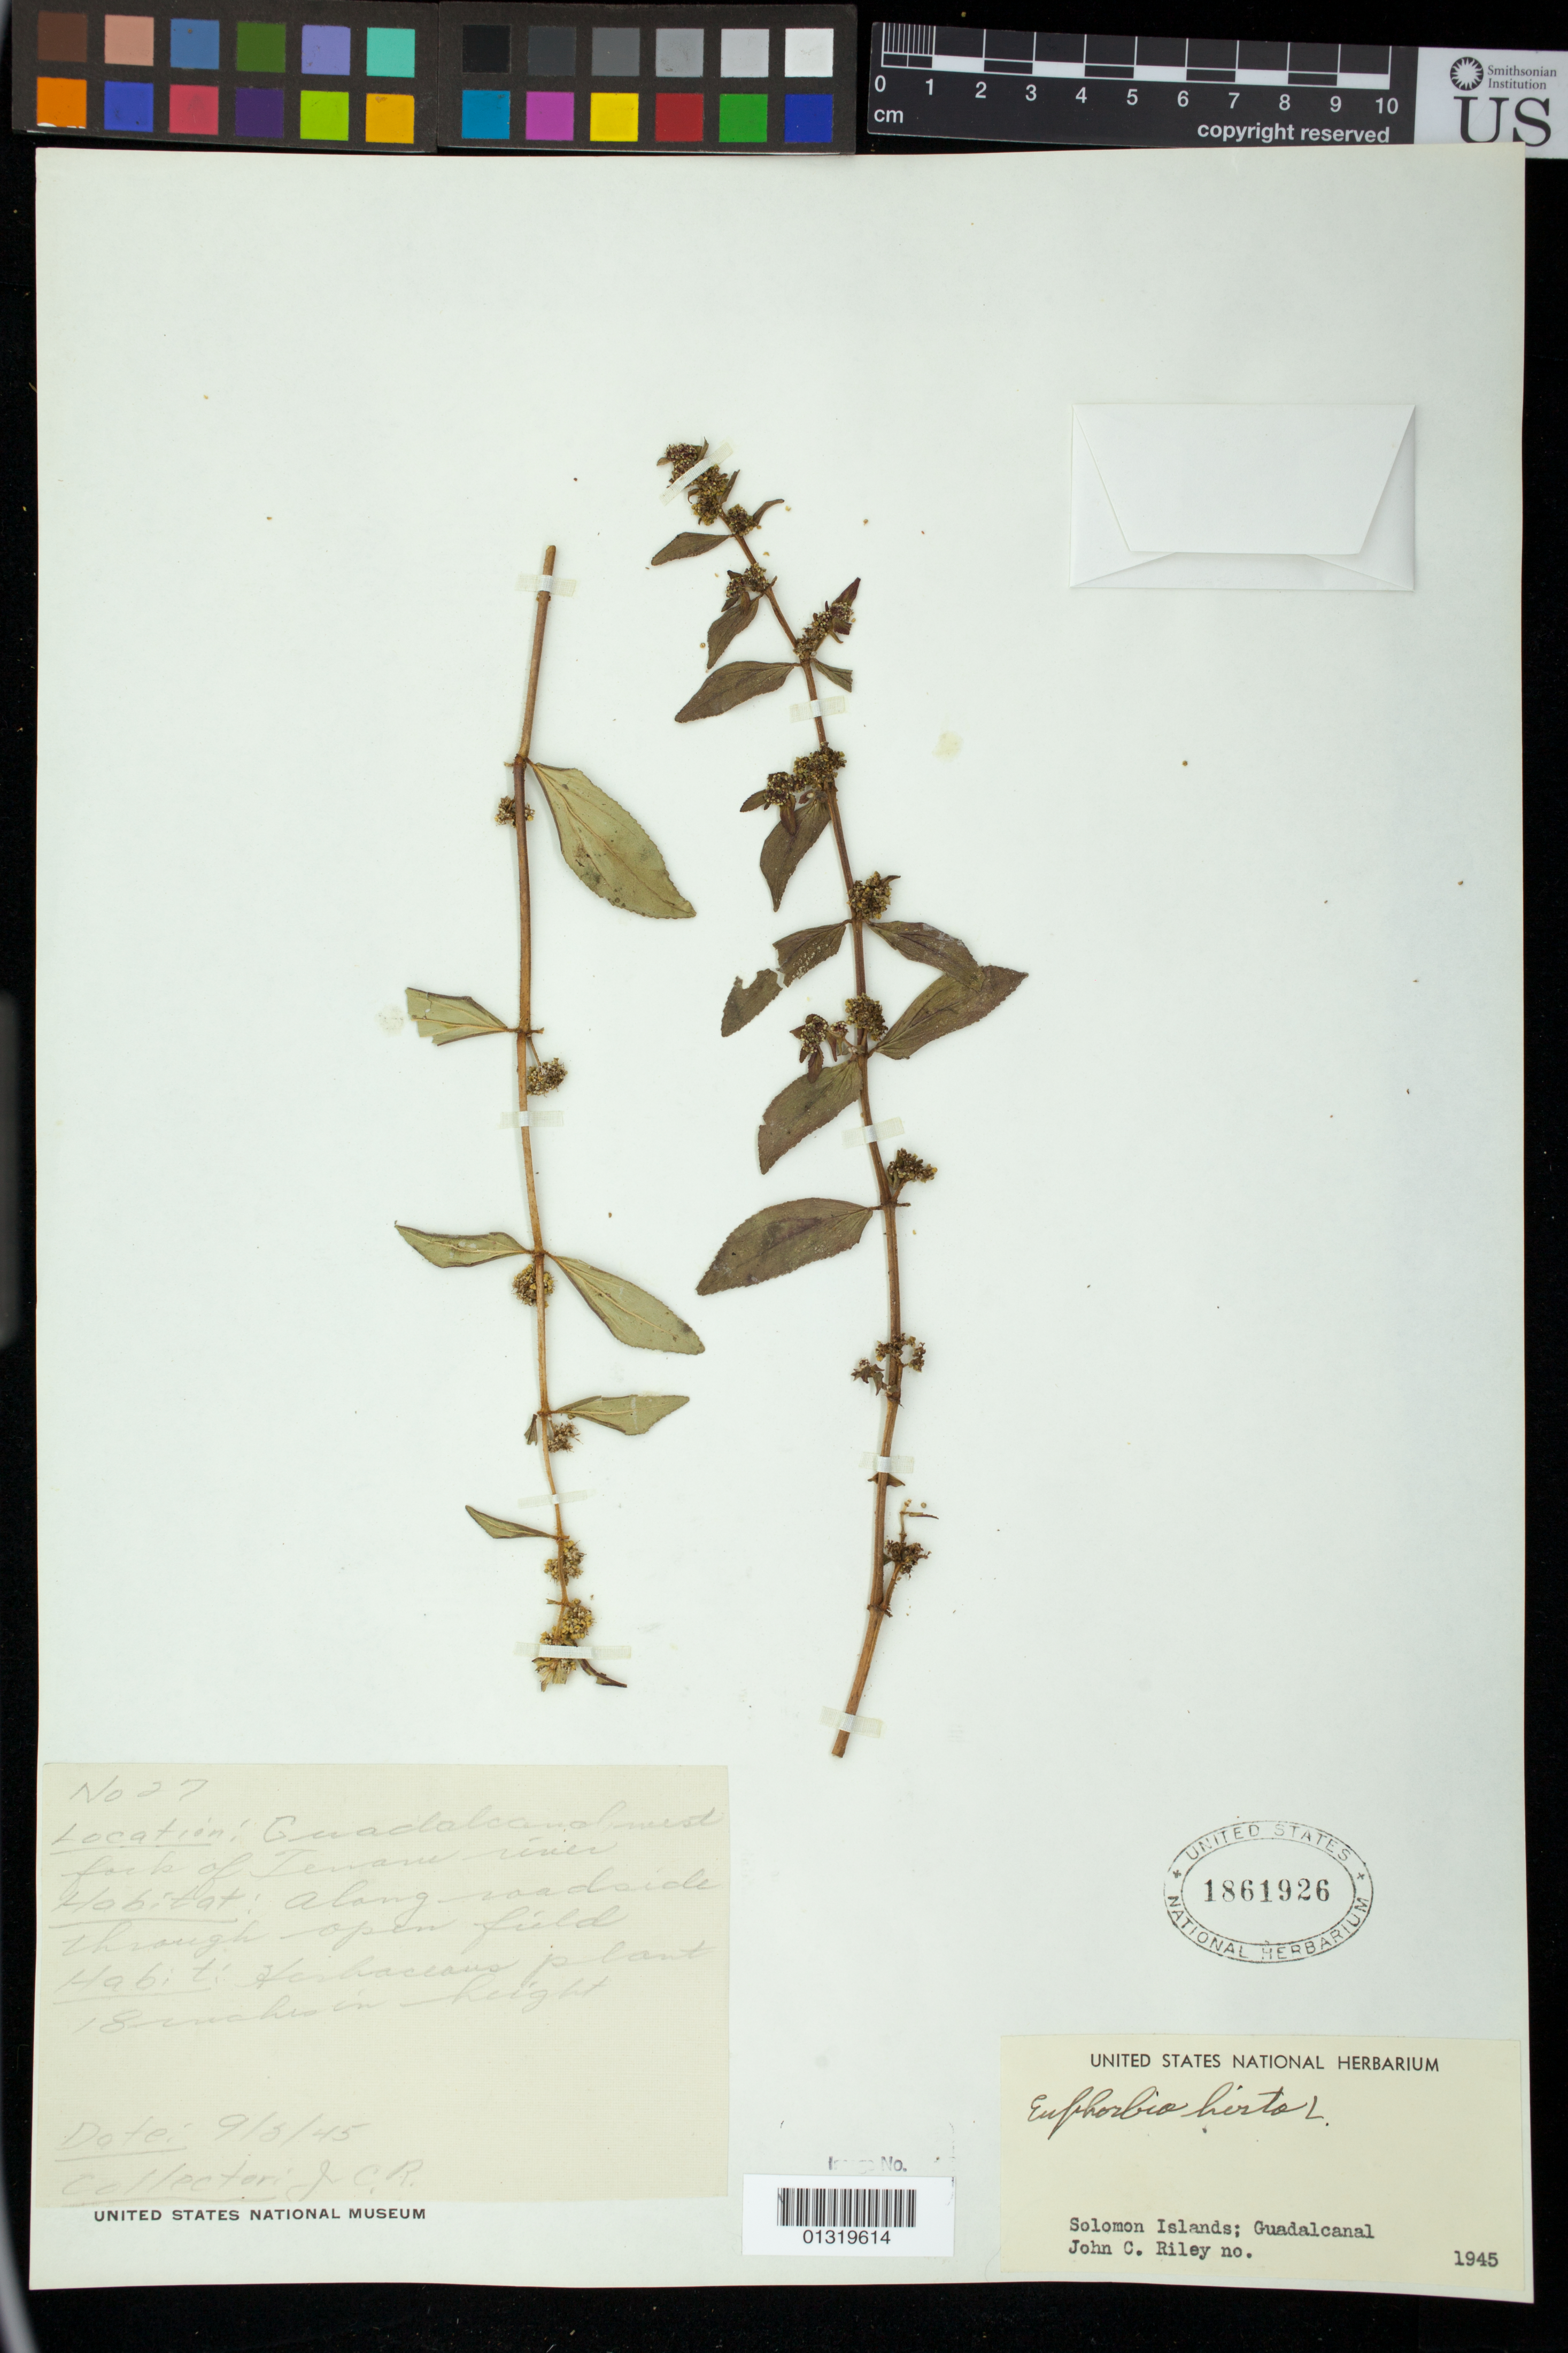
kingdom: Plantae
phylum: Tracheophyta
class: Magnoliopsida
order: Malpighiales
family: Euphorbiaceae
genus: Euphorbia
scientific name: Euphorbia hirta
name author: L.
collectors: J. Riley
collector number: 27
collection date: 1945-09-03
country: Solomon Islands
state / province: Guadalcanal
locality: west fork of Tenaru river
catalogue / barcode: US 1861926